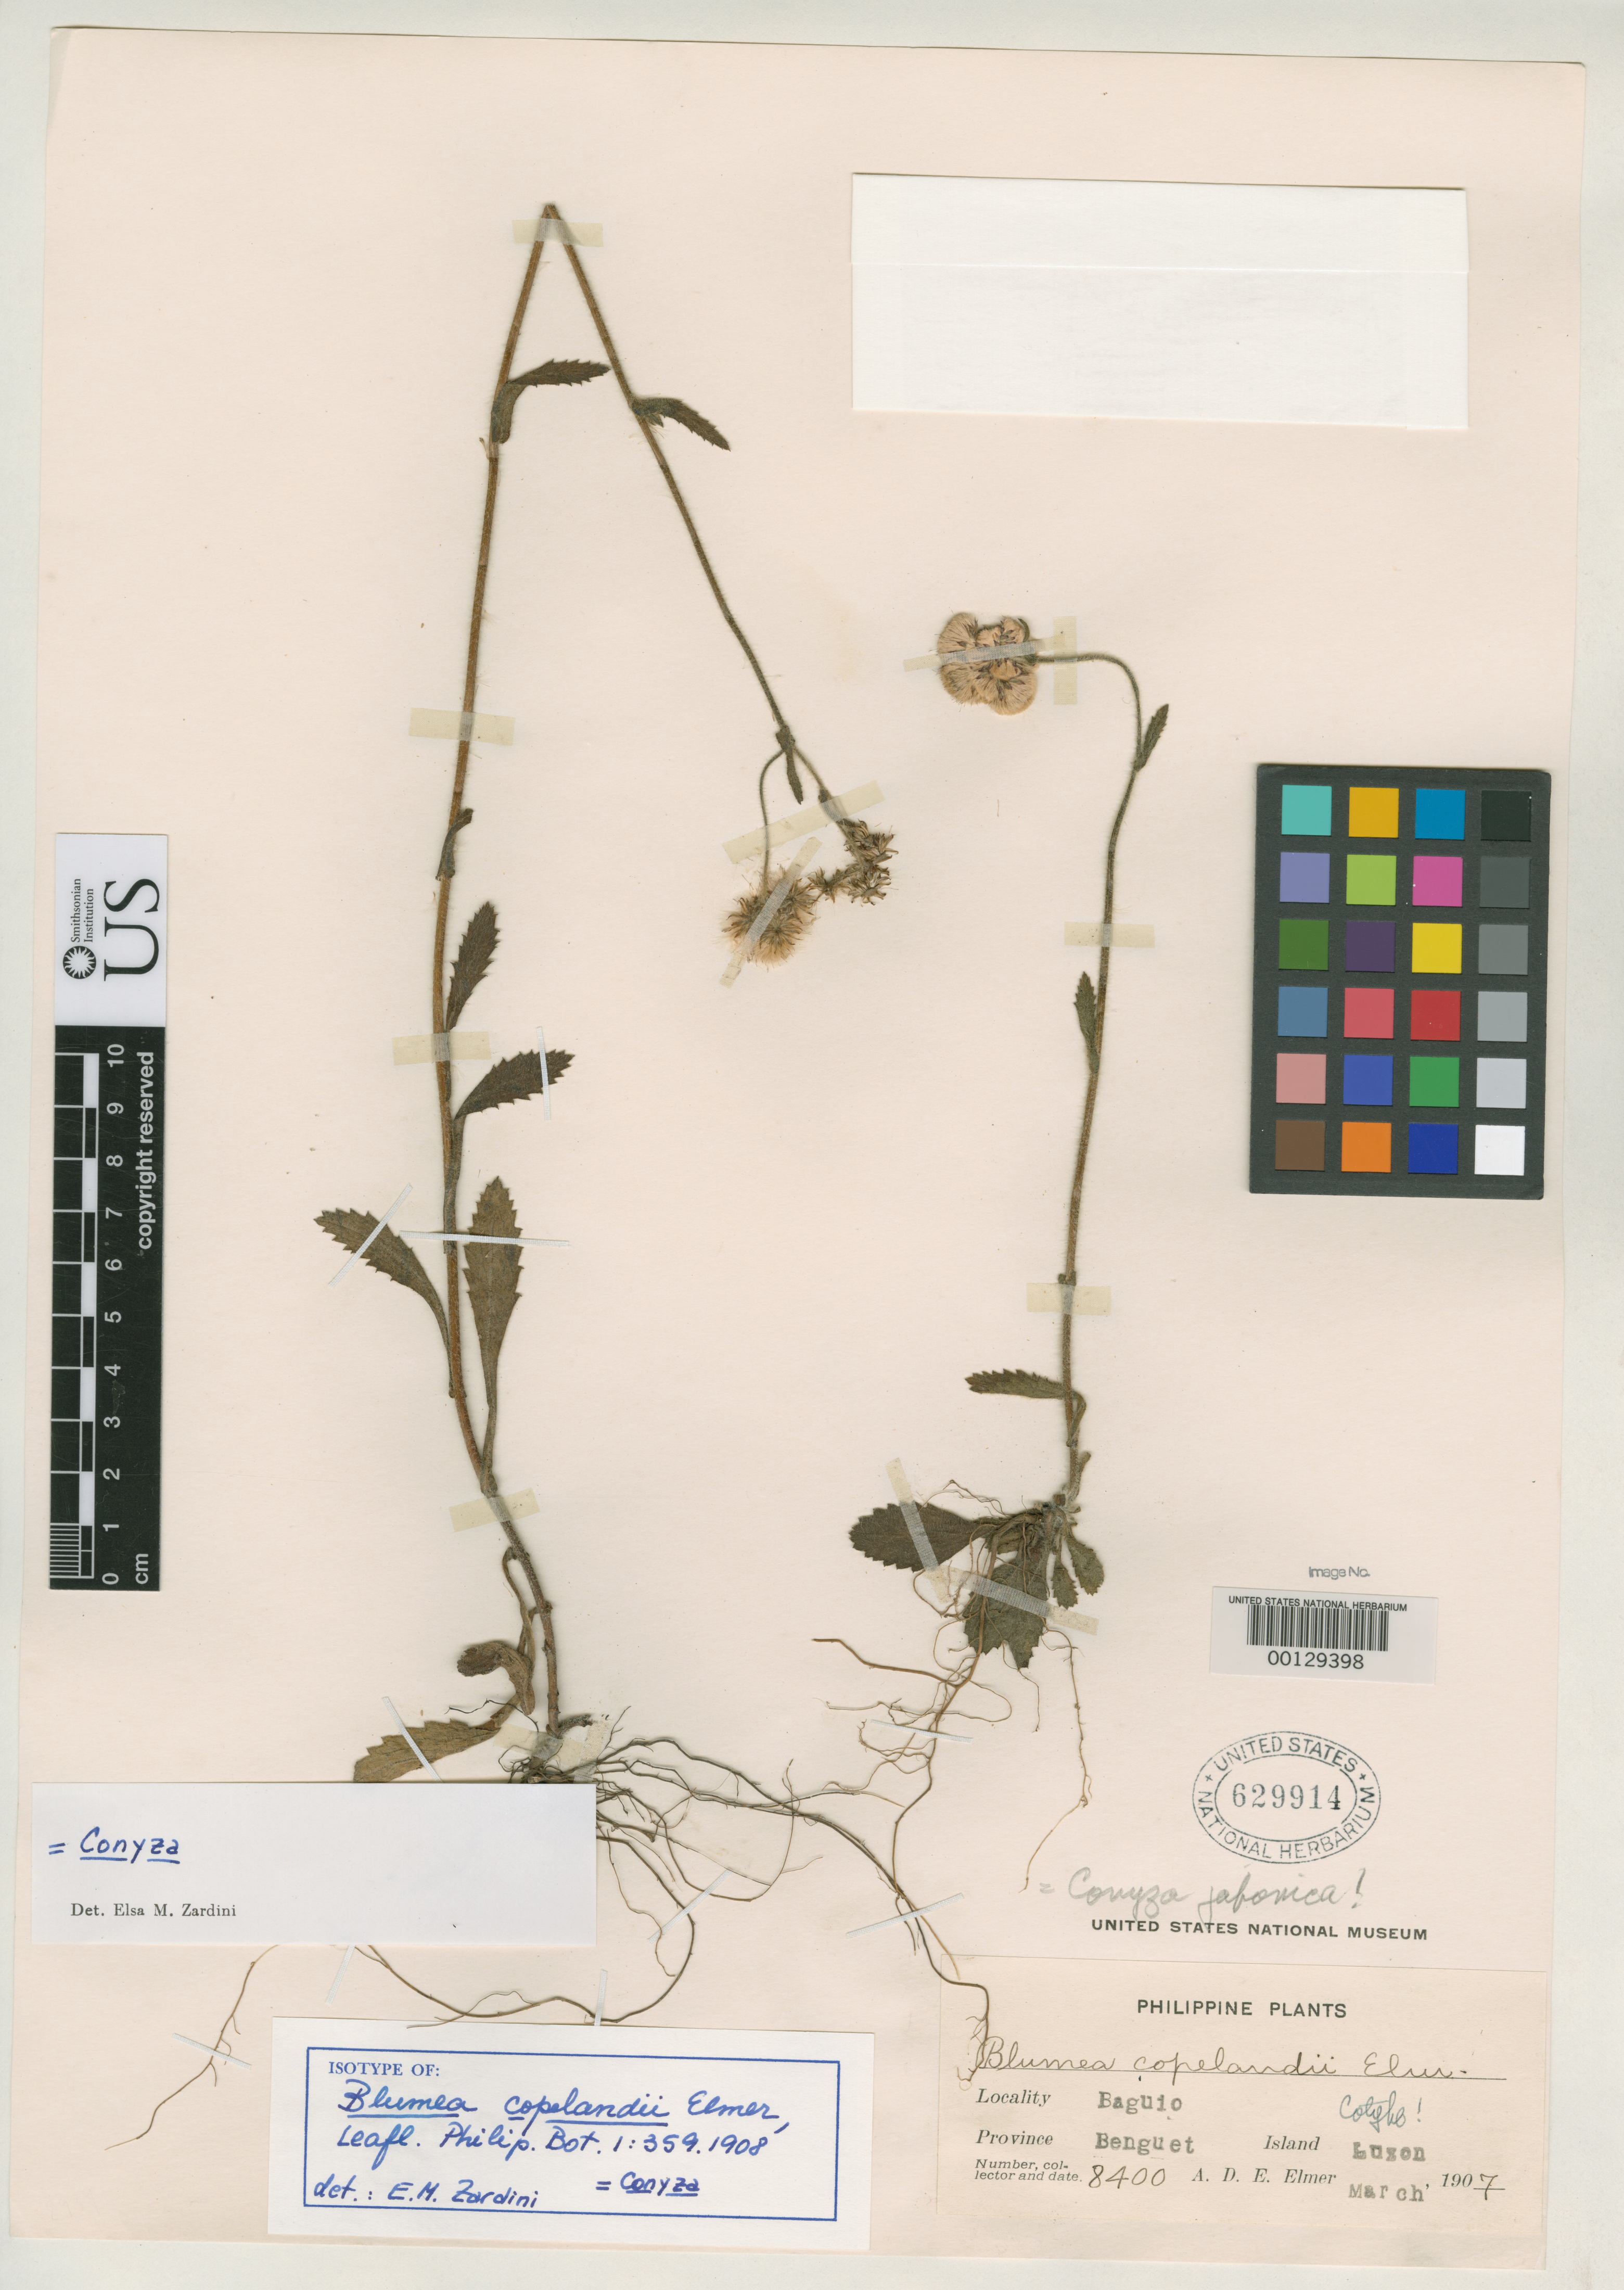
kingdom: Plantae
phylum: Tracheophyta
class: Magnoliopsida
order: Asterales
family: Asteraceae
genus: Blumea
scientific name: Blumea copelandii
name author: Elmer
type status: Isotype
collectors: A. D. E. Elmer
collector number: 8400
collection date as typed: Mar 1907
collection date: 1907-03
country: Philippines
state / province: Cordillera (Administrative Region)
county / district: Benguet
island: Luzon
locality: Baguio.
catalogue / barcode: US 629914